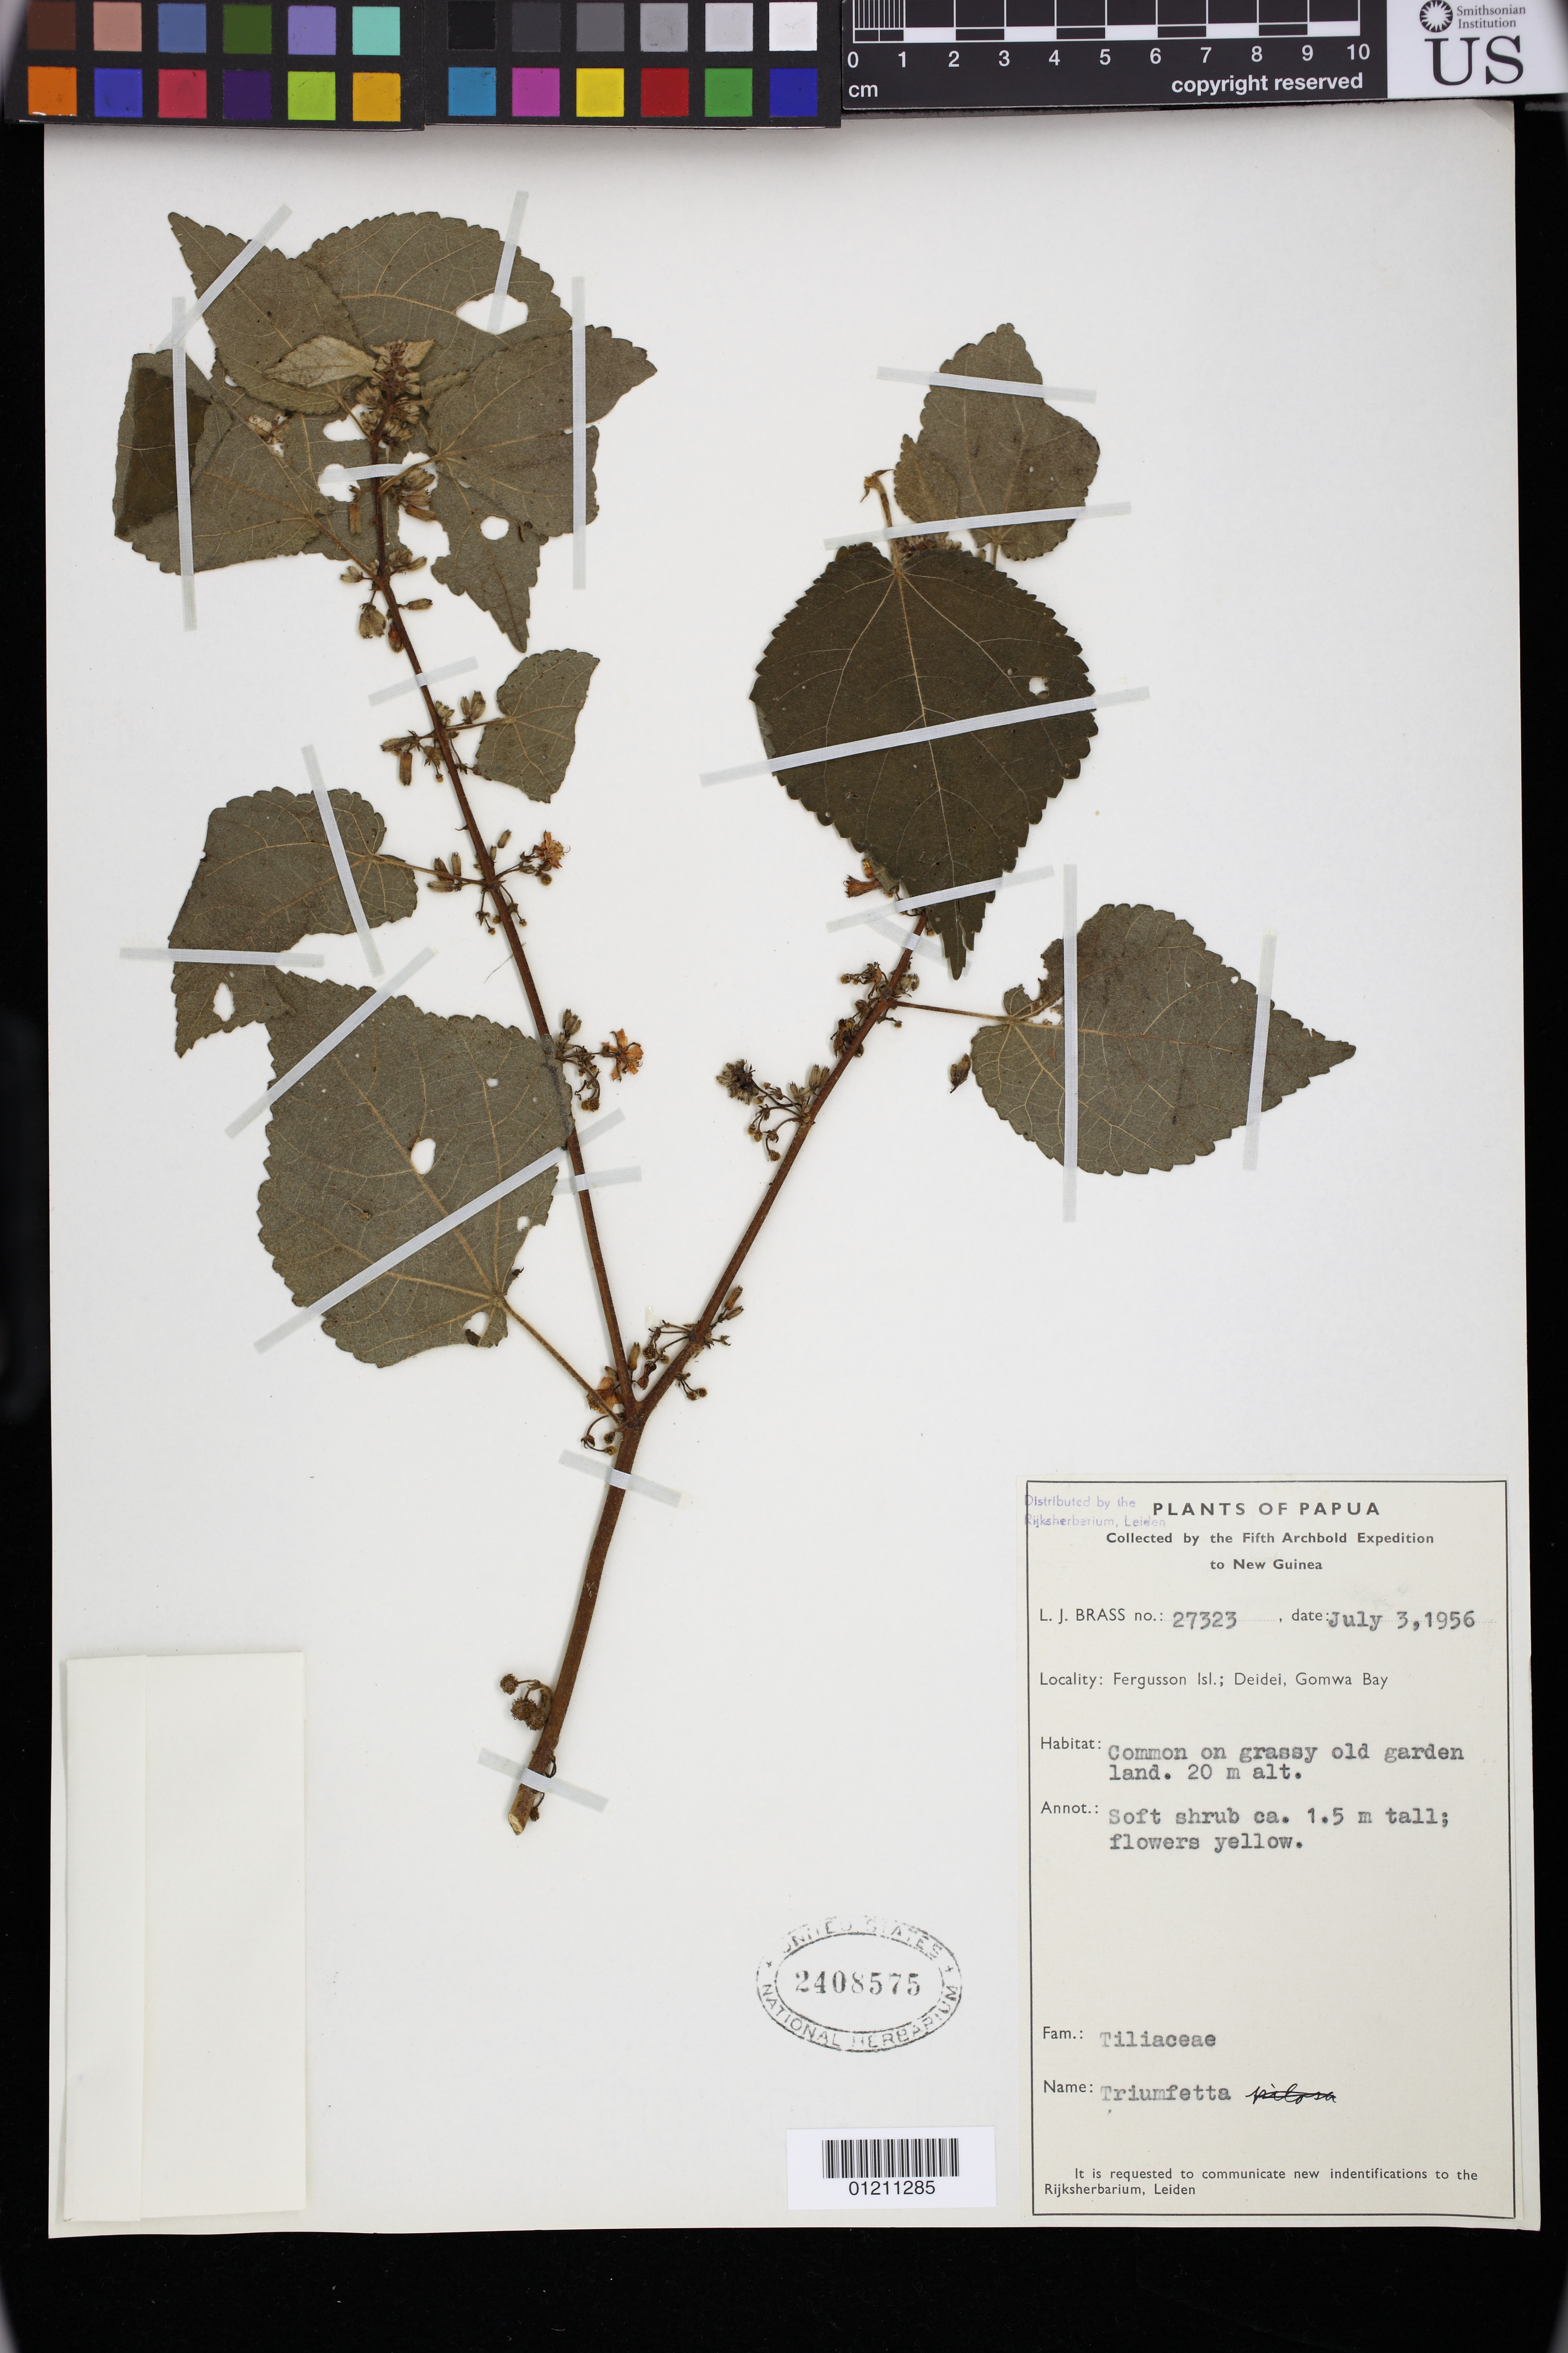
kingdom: Plantae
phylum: Tracheophyta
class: Magnoliopsida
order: Malvales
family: Malvaceae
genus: Triumfetta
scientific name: Triumfetta sp.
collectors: L. J. Brass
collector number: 27323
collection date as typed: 07 Mar 1956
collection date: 1956-03-07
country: Papua New Guinea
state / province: Milne Bay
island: New Guinea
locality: Fergusson Isl.; Deidei, Gomwa Bay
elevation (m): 20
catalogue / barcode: US 2408575